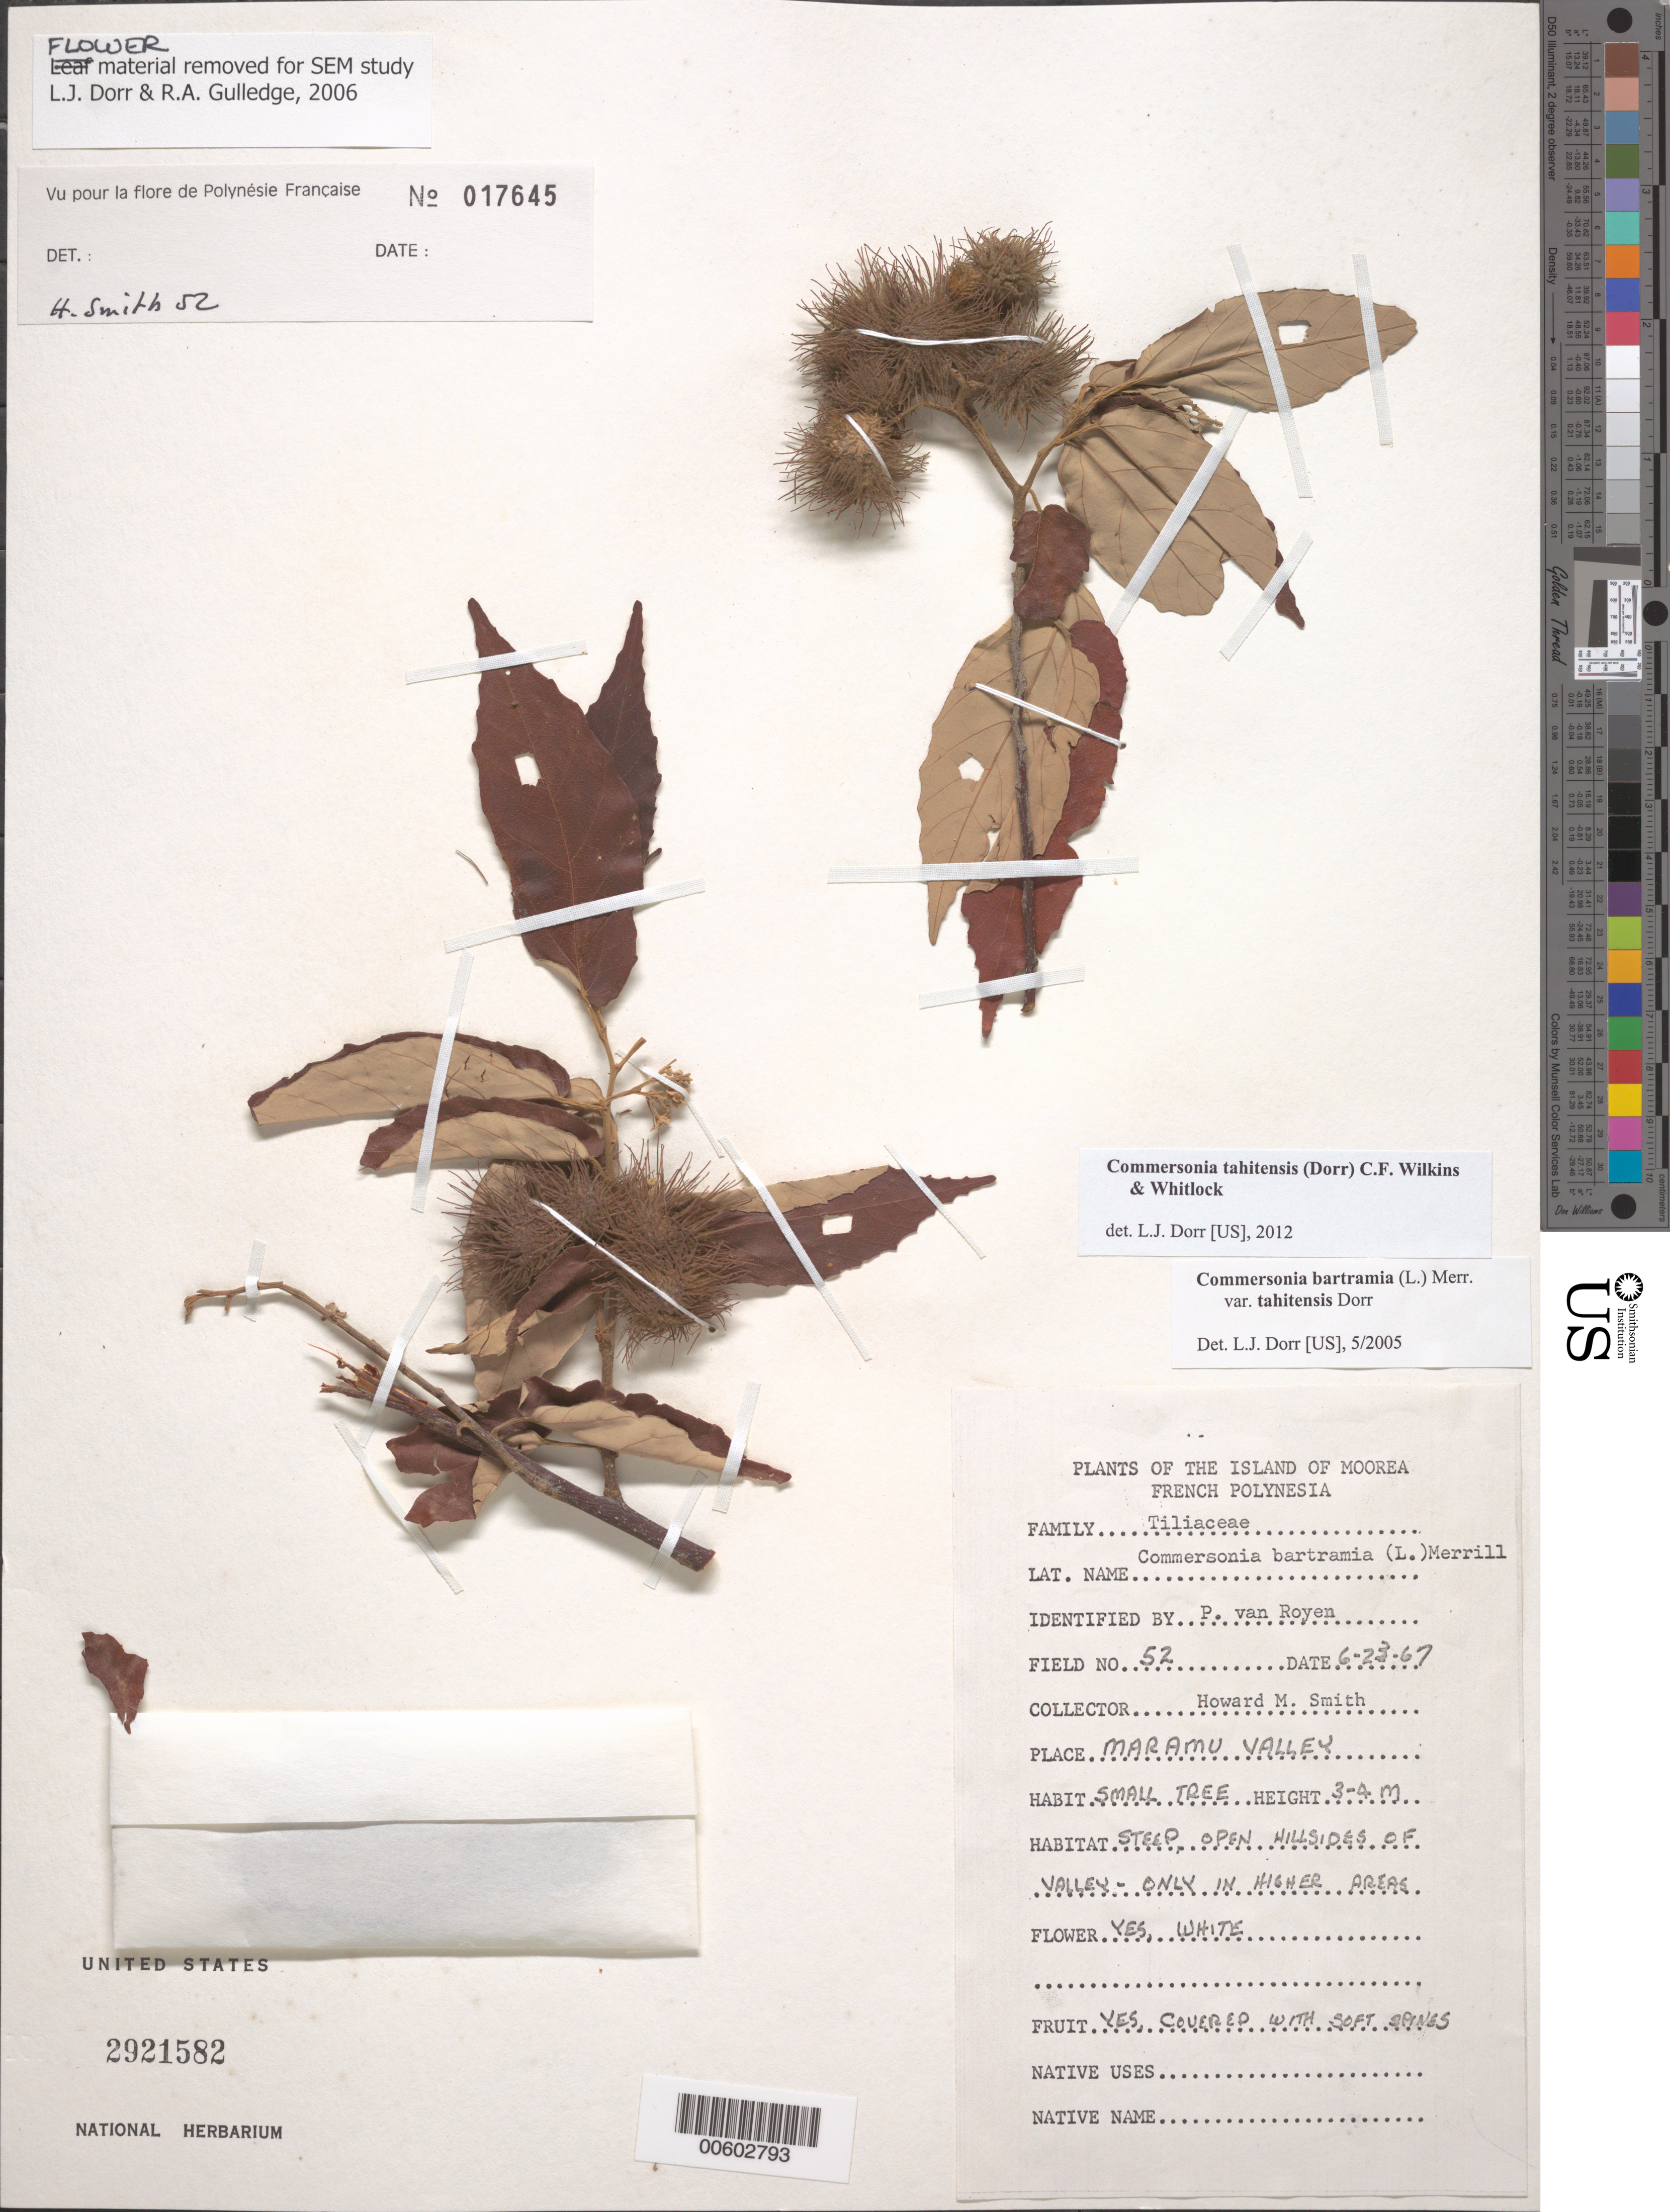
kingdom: Plantae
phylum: Tracheophyta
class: Magnoliopsida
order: Malvales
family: Malvaceae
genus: Commersonia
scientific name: Commersonia tahitensis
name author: (Dorr) C.F. Wilkins & Whitlock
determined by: Dorr, L. J., (BOT), Smithsonian Institution - National Museum of Natural History (UNITED STATES)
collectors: H. M. Smith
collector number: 52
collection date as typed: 23 Jun 1967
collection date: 1967-06-23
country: French Polynesia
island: Moorea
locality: Maramu Valley [Society Is.]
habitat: Steep open hillsides of valeey, only in higher areas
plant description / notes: A, US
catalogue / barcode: US 2921582